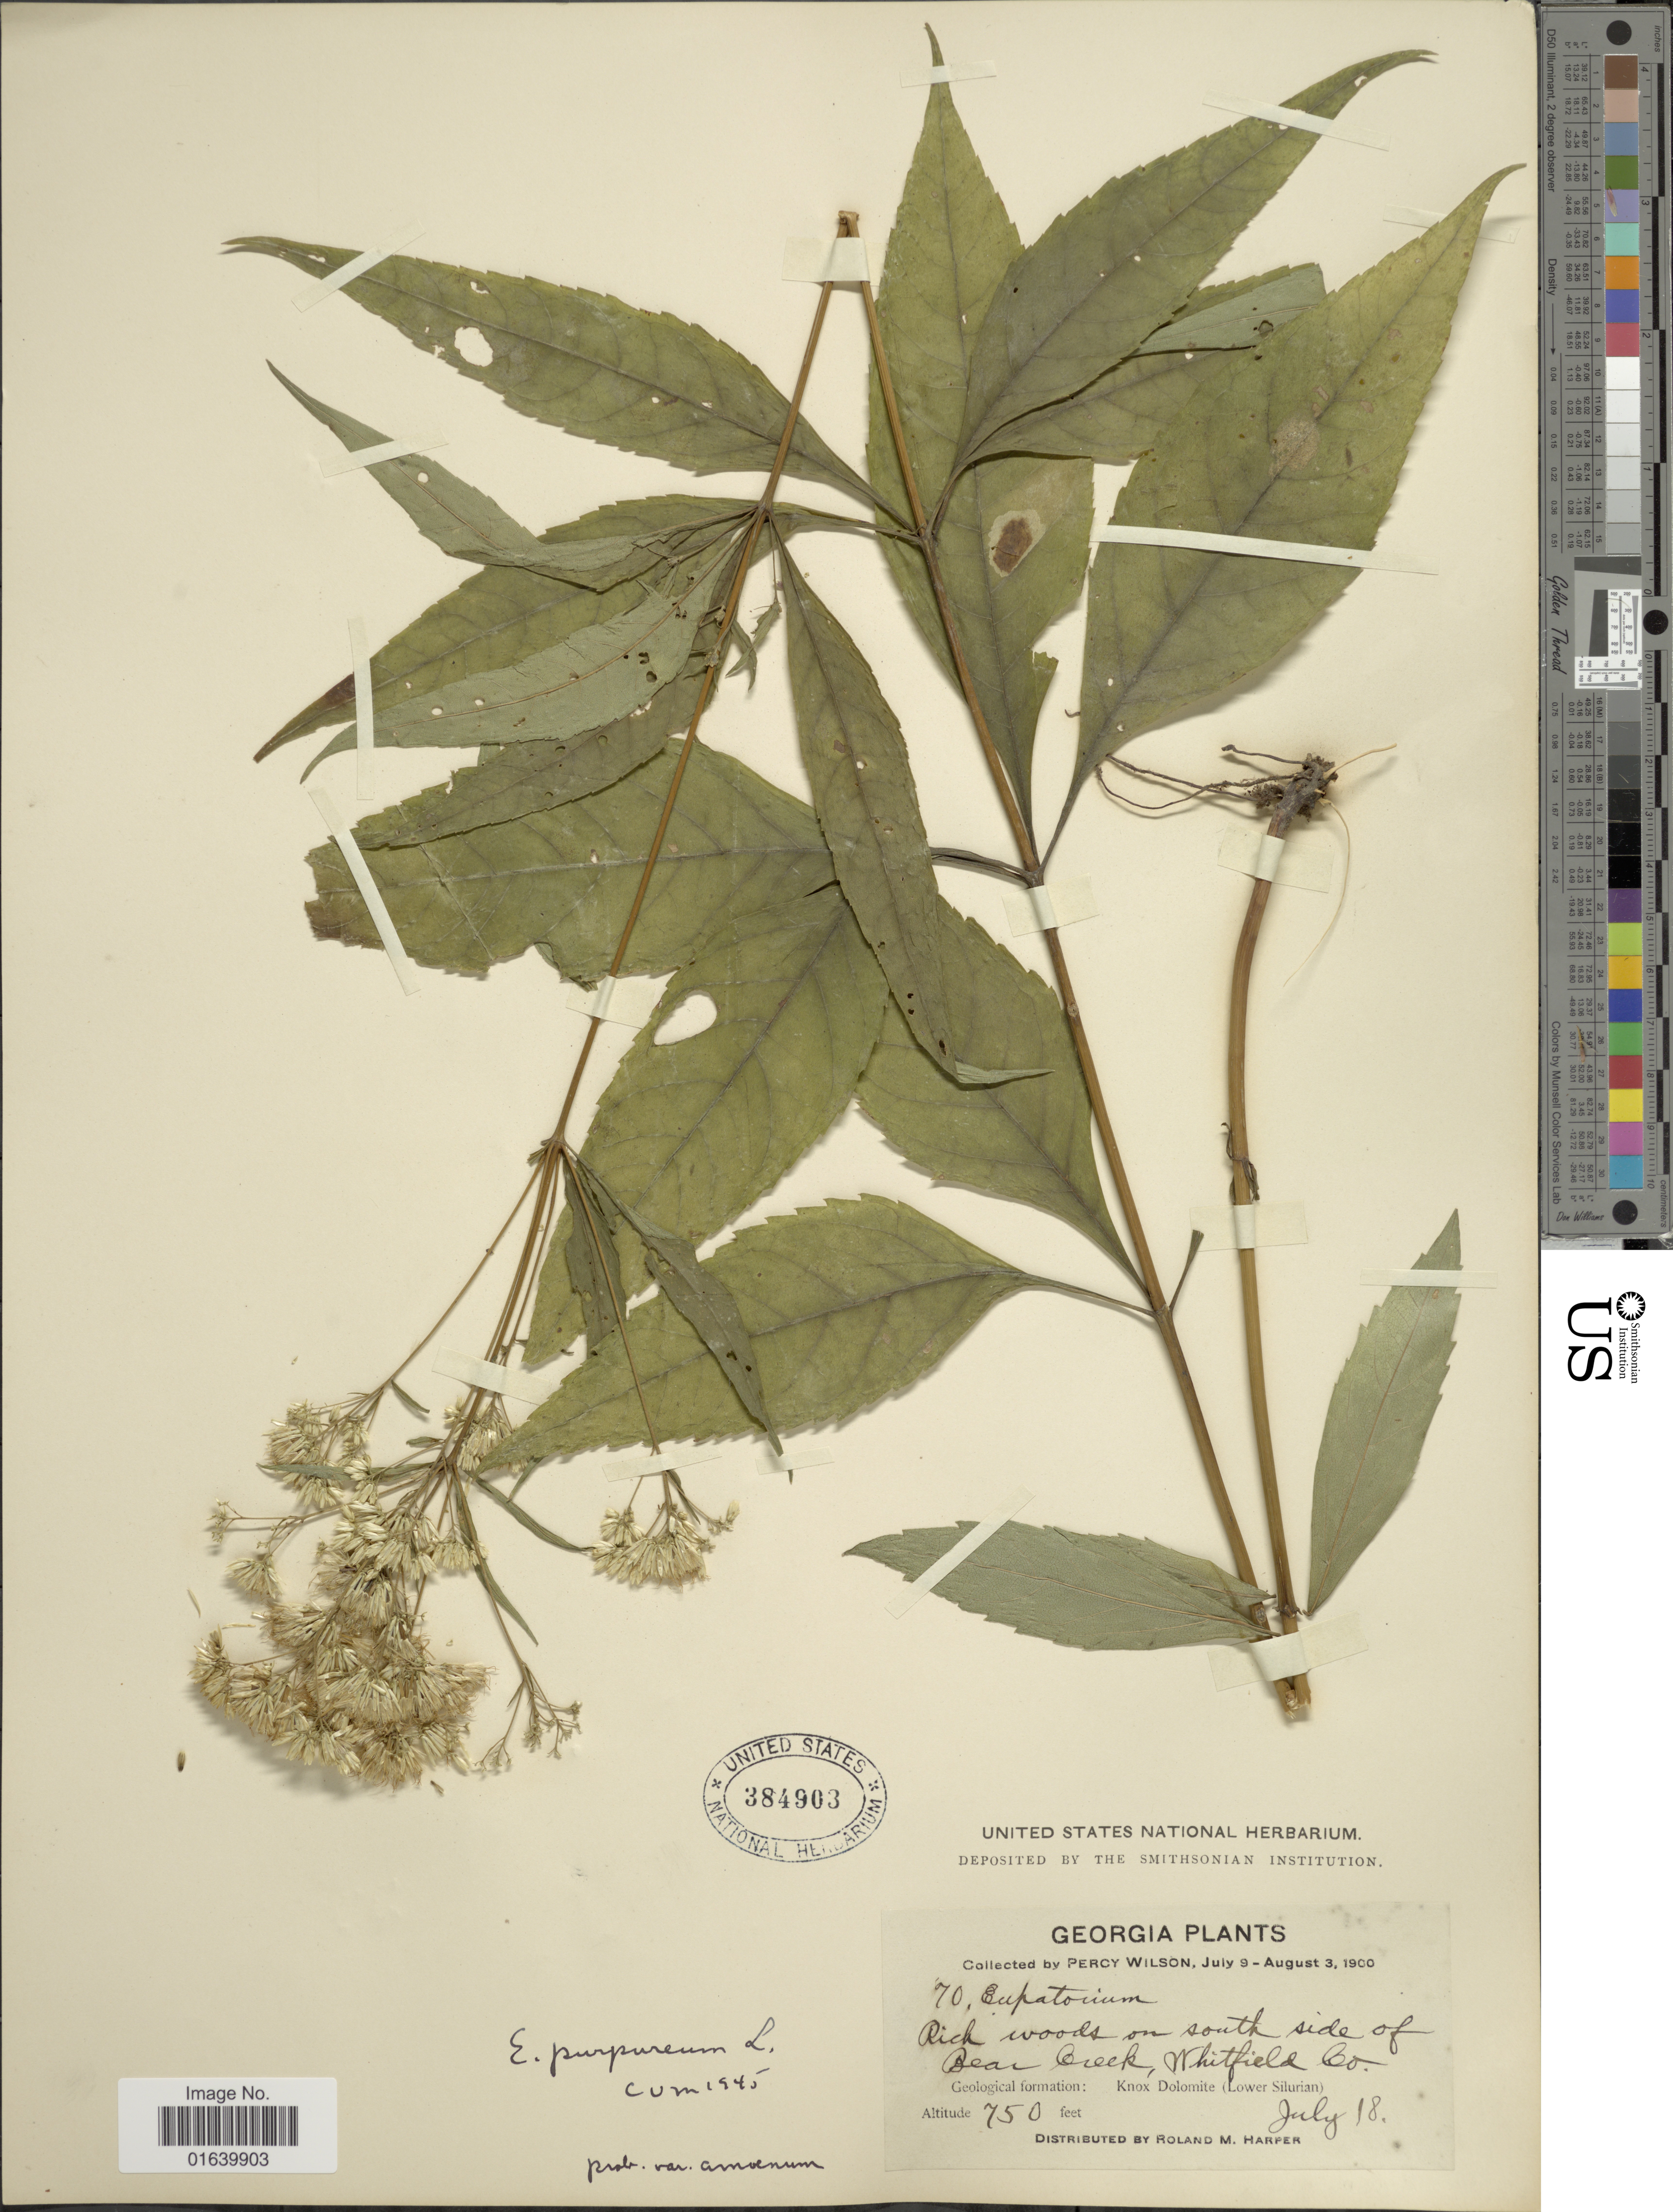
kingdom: Plantae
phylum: Tracheophyta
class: Magnoliopsida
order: Asterales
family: Asteraceae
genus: Eupatorium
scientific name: Eupatorium purpureum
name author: (L.) E.E. Lamont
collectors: P. Wilson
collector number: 70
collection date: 1900-07-18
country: United States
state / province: Georgia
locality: Georgia, on south side of Bear Creek, Whitfield Co.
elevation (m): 229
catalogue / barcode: US 384903